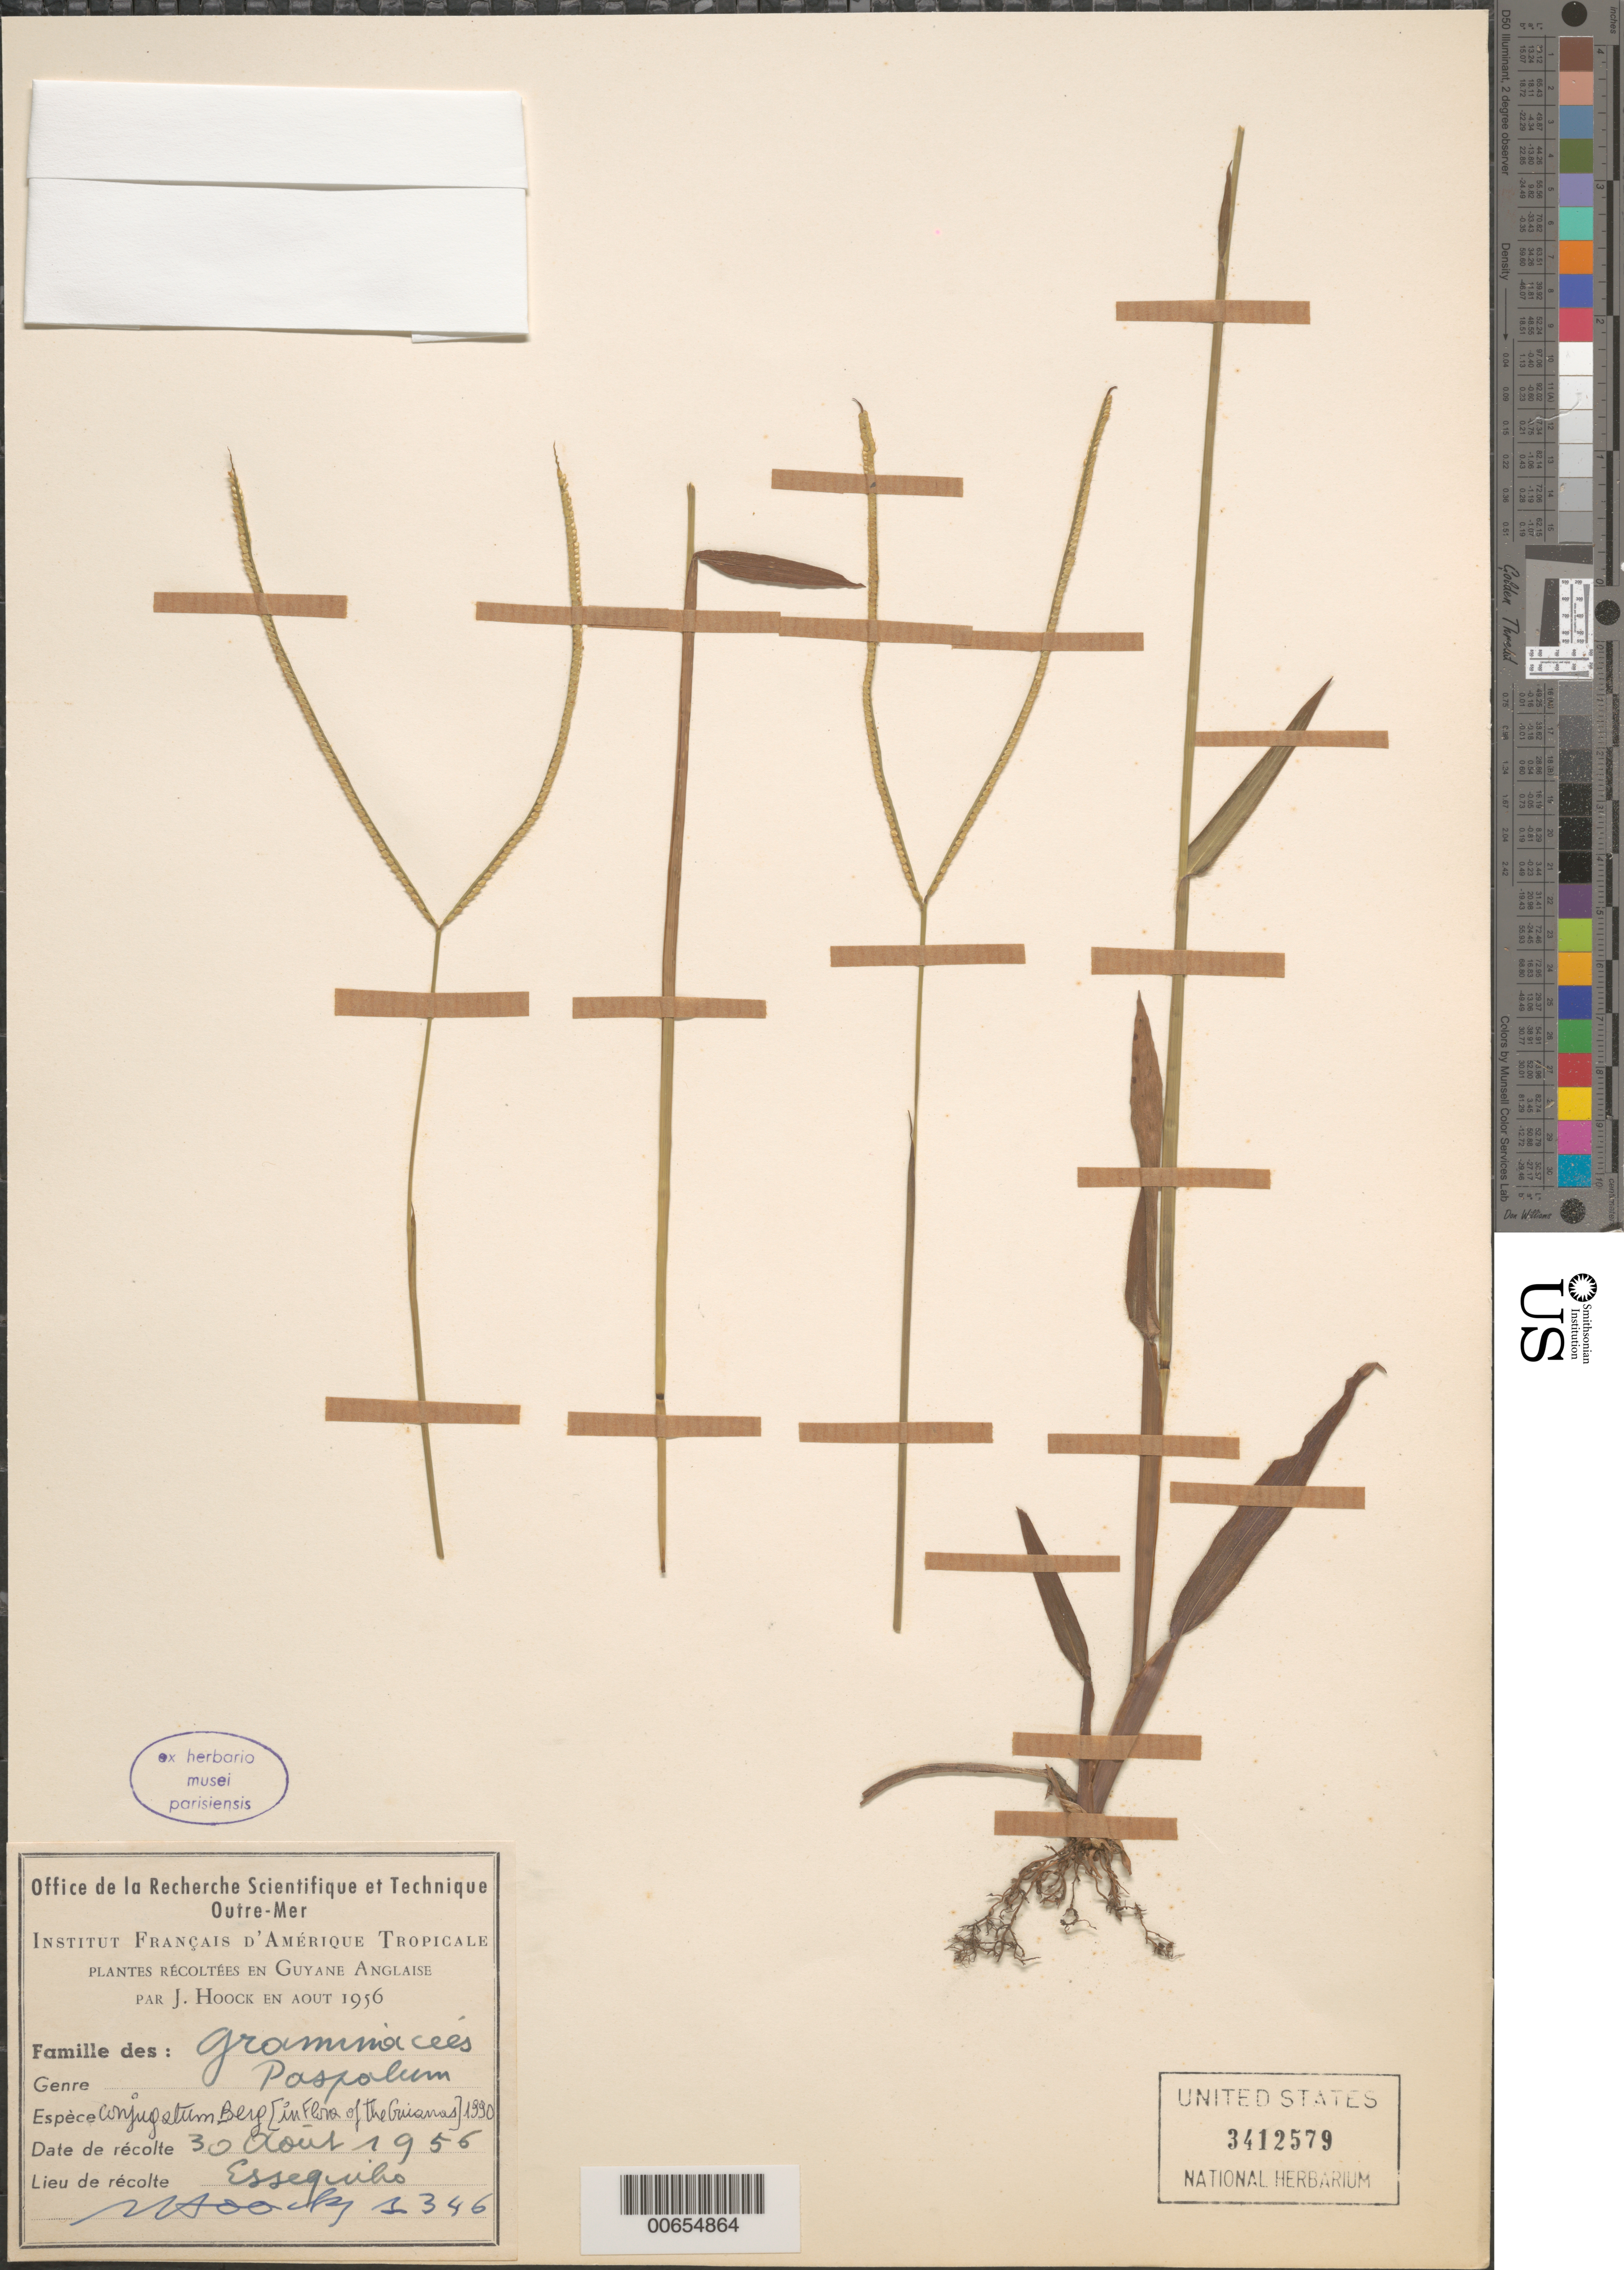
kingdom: Plantae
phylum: Tracheophyta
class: Liliopsida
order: Poales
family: Poaceae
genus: Paspalum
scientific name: Paspalum conjugatum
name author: P.J. Bergius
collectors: J. Hoock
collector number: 1346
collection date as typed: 30-Aug-56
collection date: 1956-08-30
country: Guyana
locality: Essequibo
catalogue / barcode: US 3412579